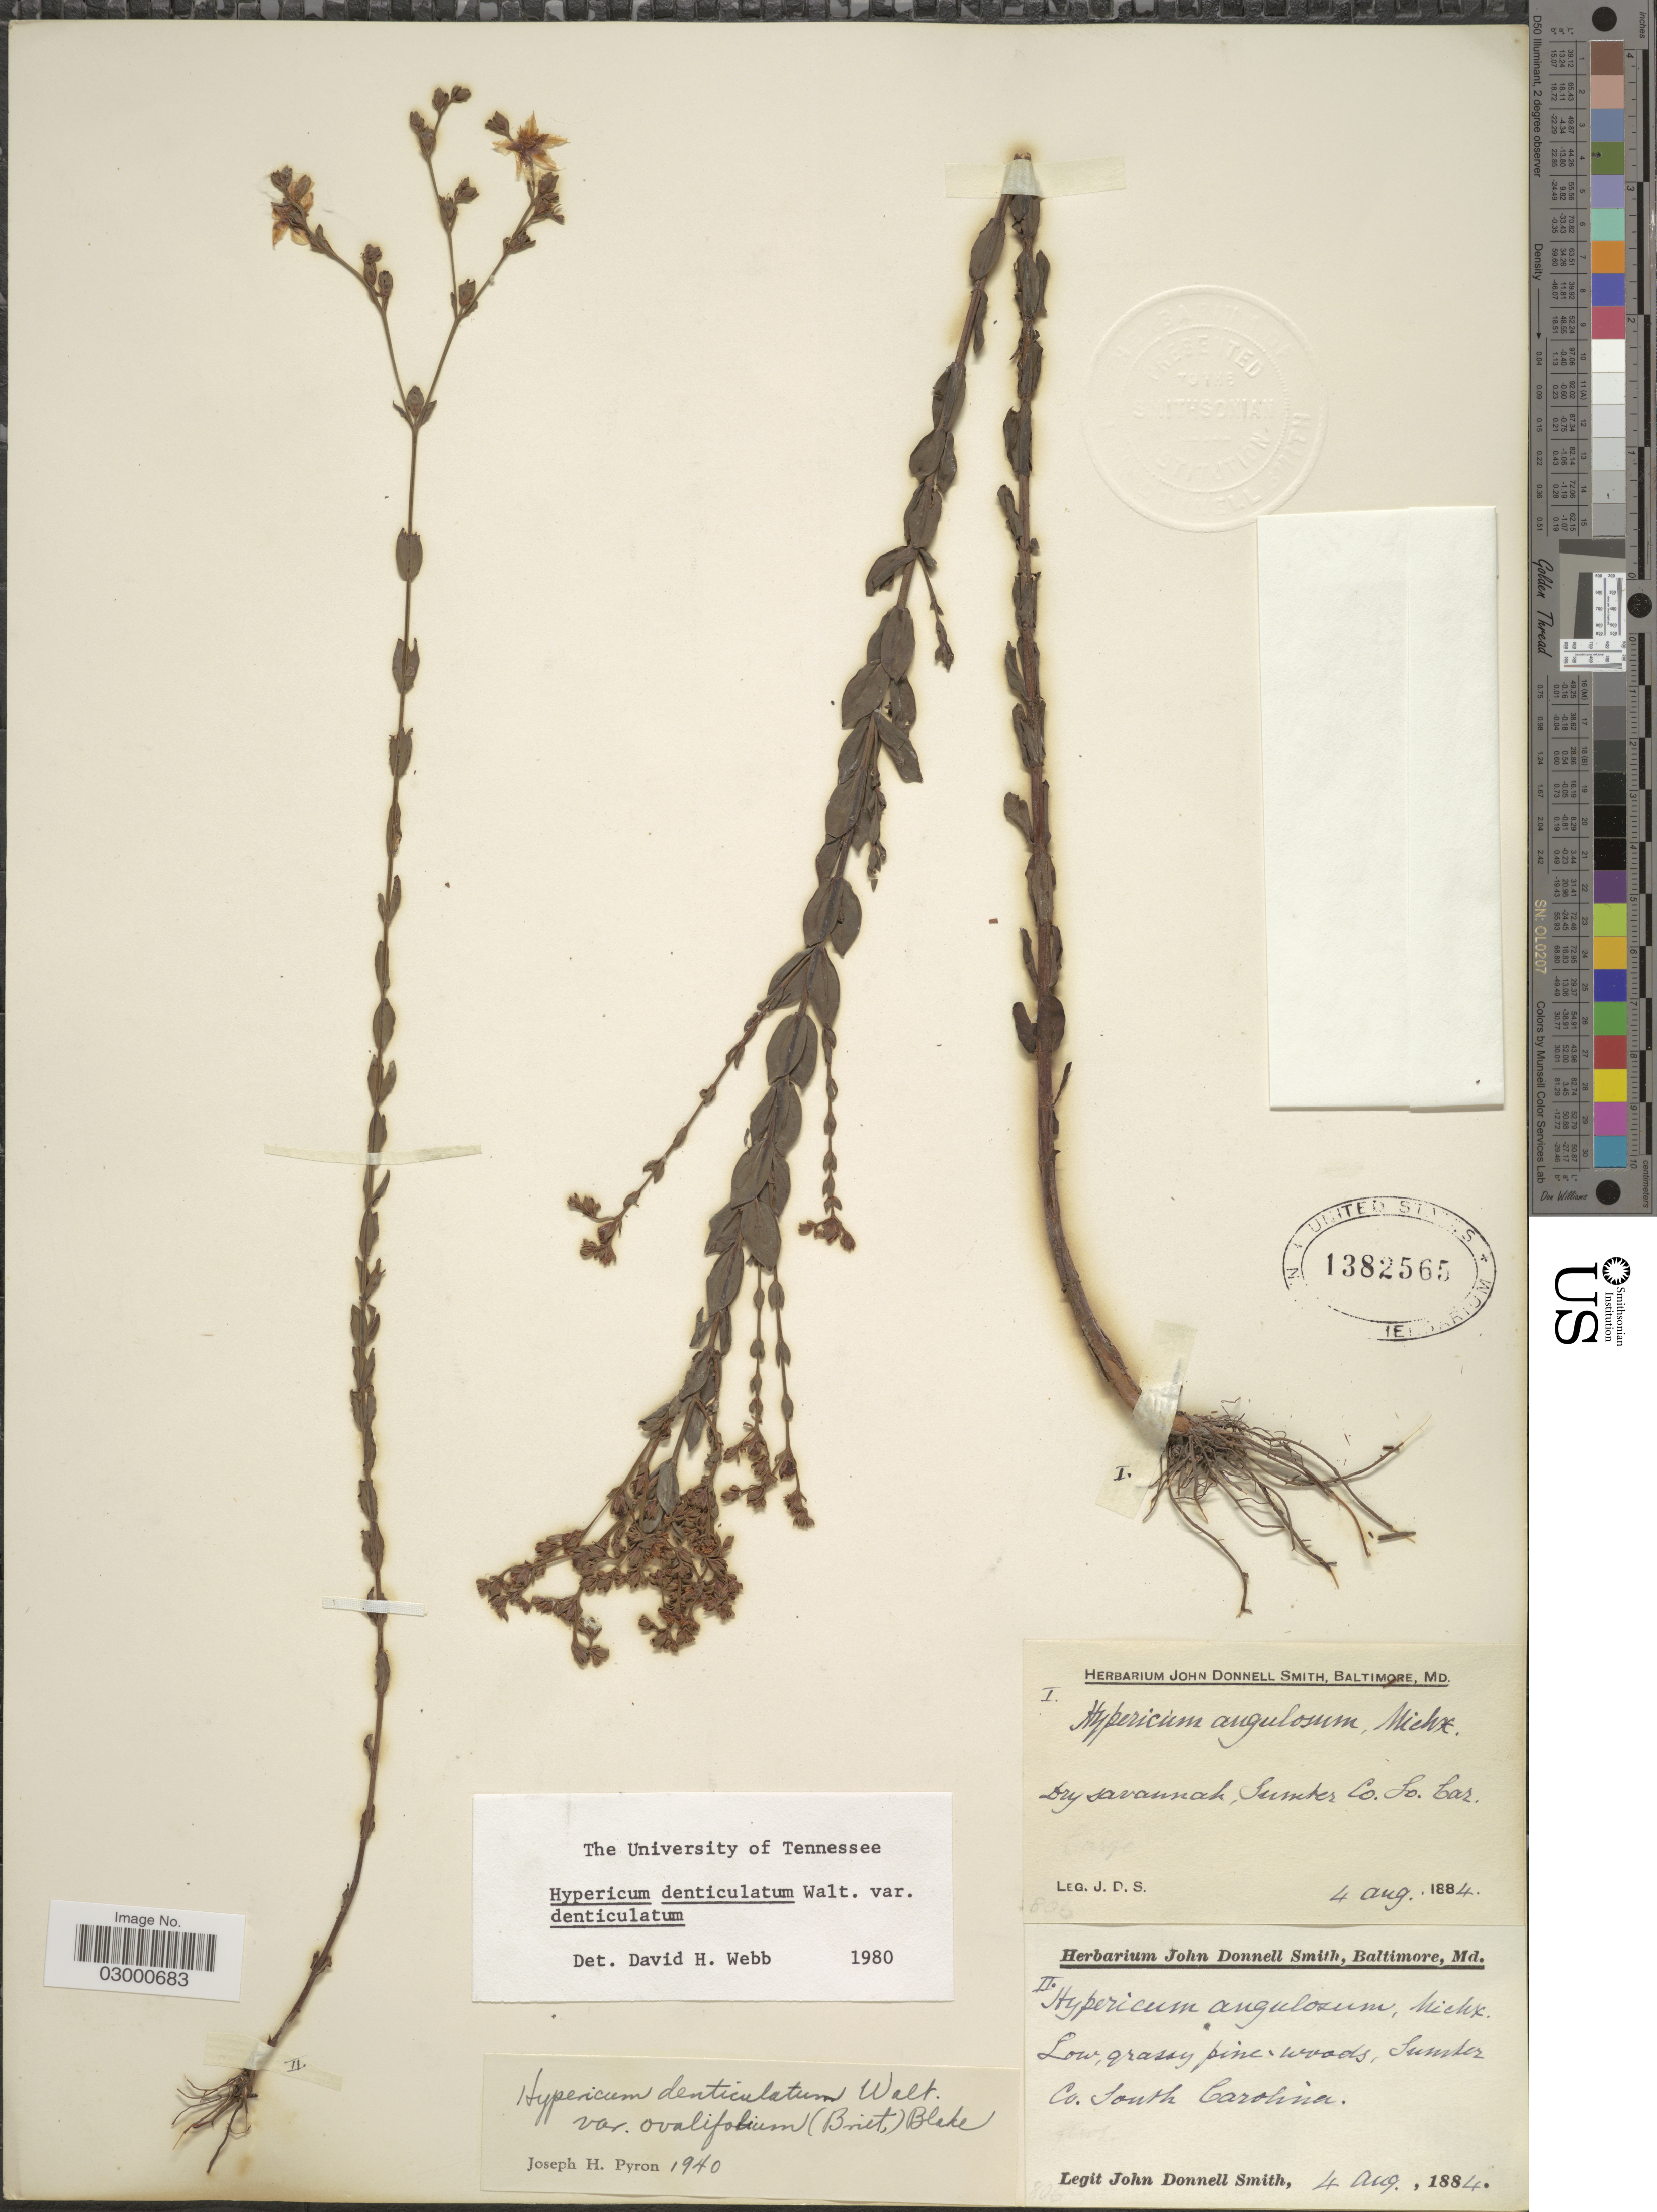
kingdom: Plantae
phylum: Tracheophyta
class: Magnoliopsida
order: Malpighiales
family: Hypericaceae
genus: Hypericum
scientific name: Hypericum denticulatum var. denticulatum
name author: Walter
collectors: J. Donnell Smith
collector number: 805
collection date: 1884-08-04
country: United States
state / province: South Carolina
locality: Sumter Co.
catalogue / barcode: US 1382565